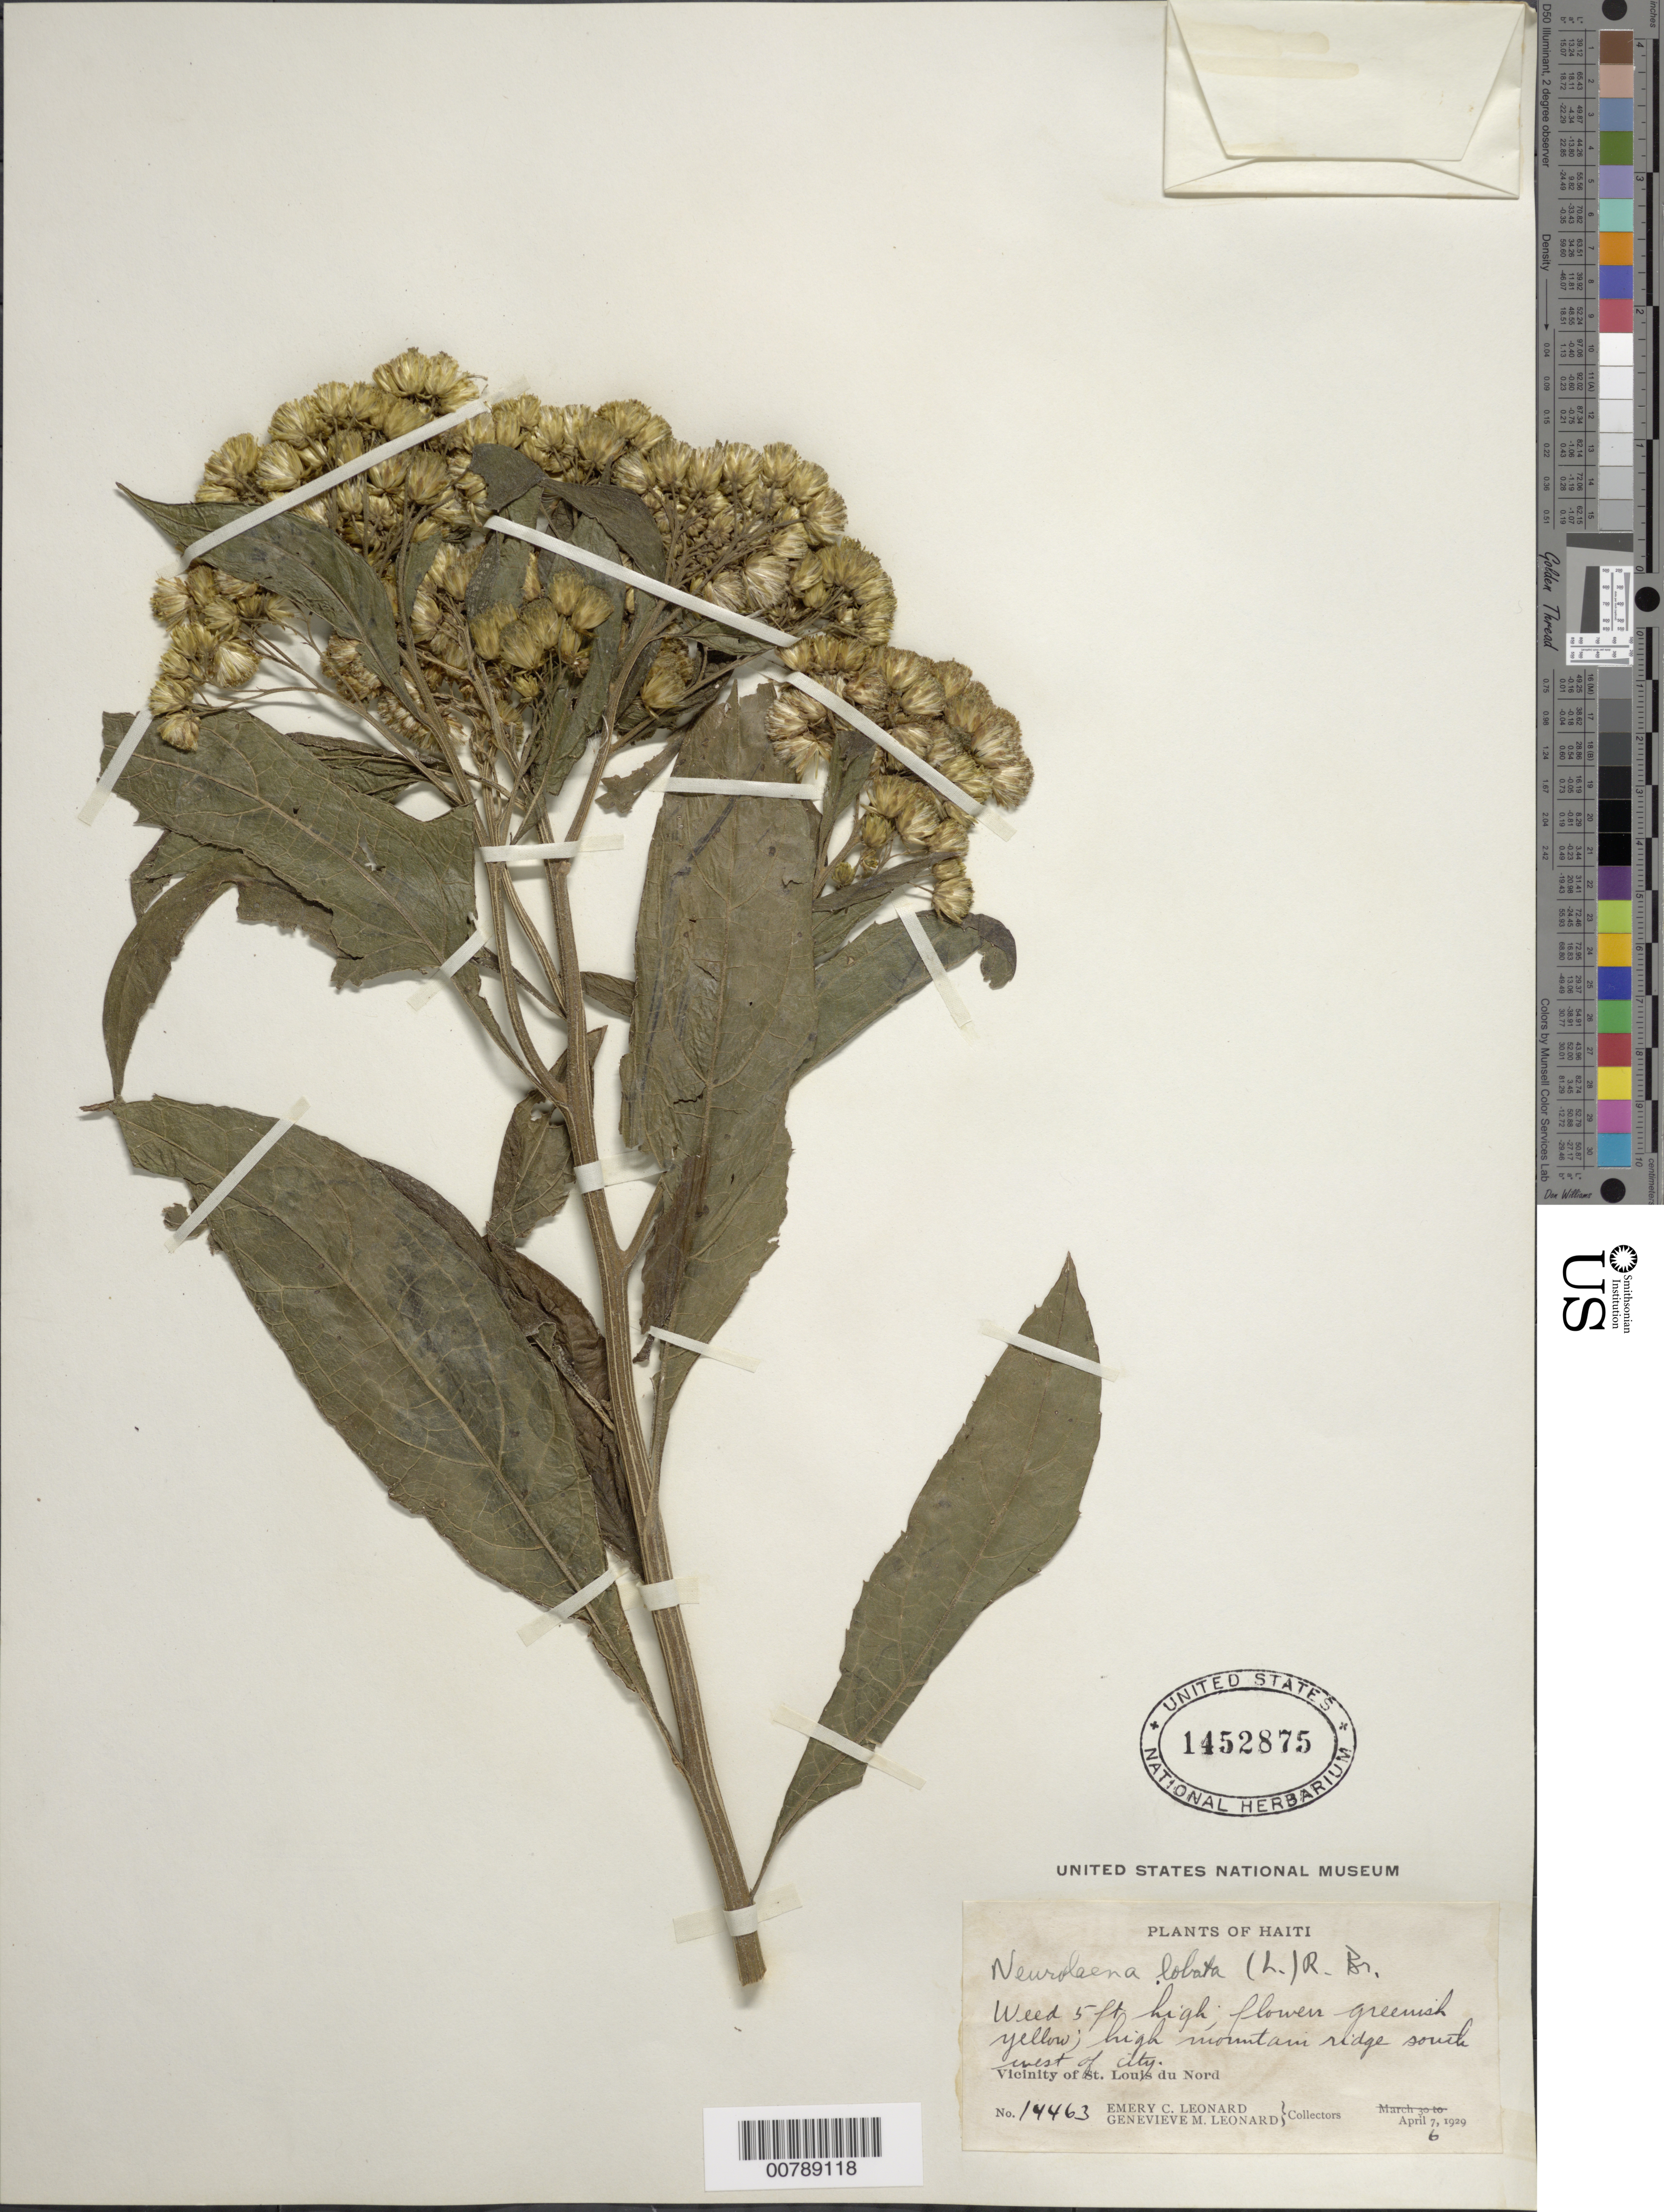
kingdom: Plantae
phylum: Tracheophyta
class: Magnoliopsida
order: Asterales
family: Asteraceae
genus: Neurolaena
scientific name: Neurolaena lobata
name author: (L.) R. Br. ex Cass.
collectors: E. C. Leonard & G. M. Leonard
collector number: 14463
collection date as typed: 06 Apr 1929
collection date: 1929-04-06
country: Haiti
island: Hispaniola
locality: Vicinity of St. Louis du Nord, high mountain ridge southwest of city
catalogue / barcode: US 1452875